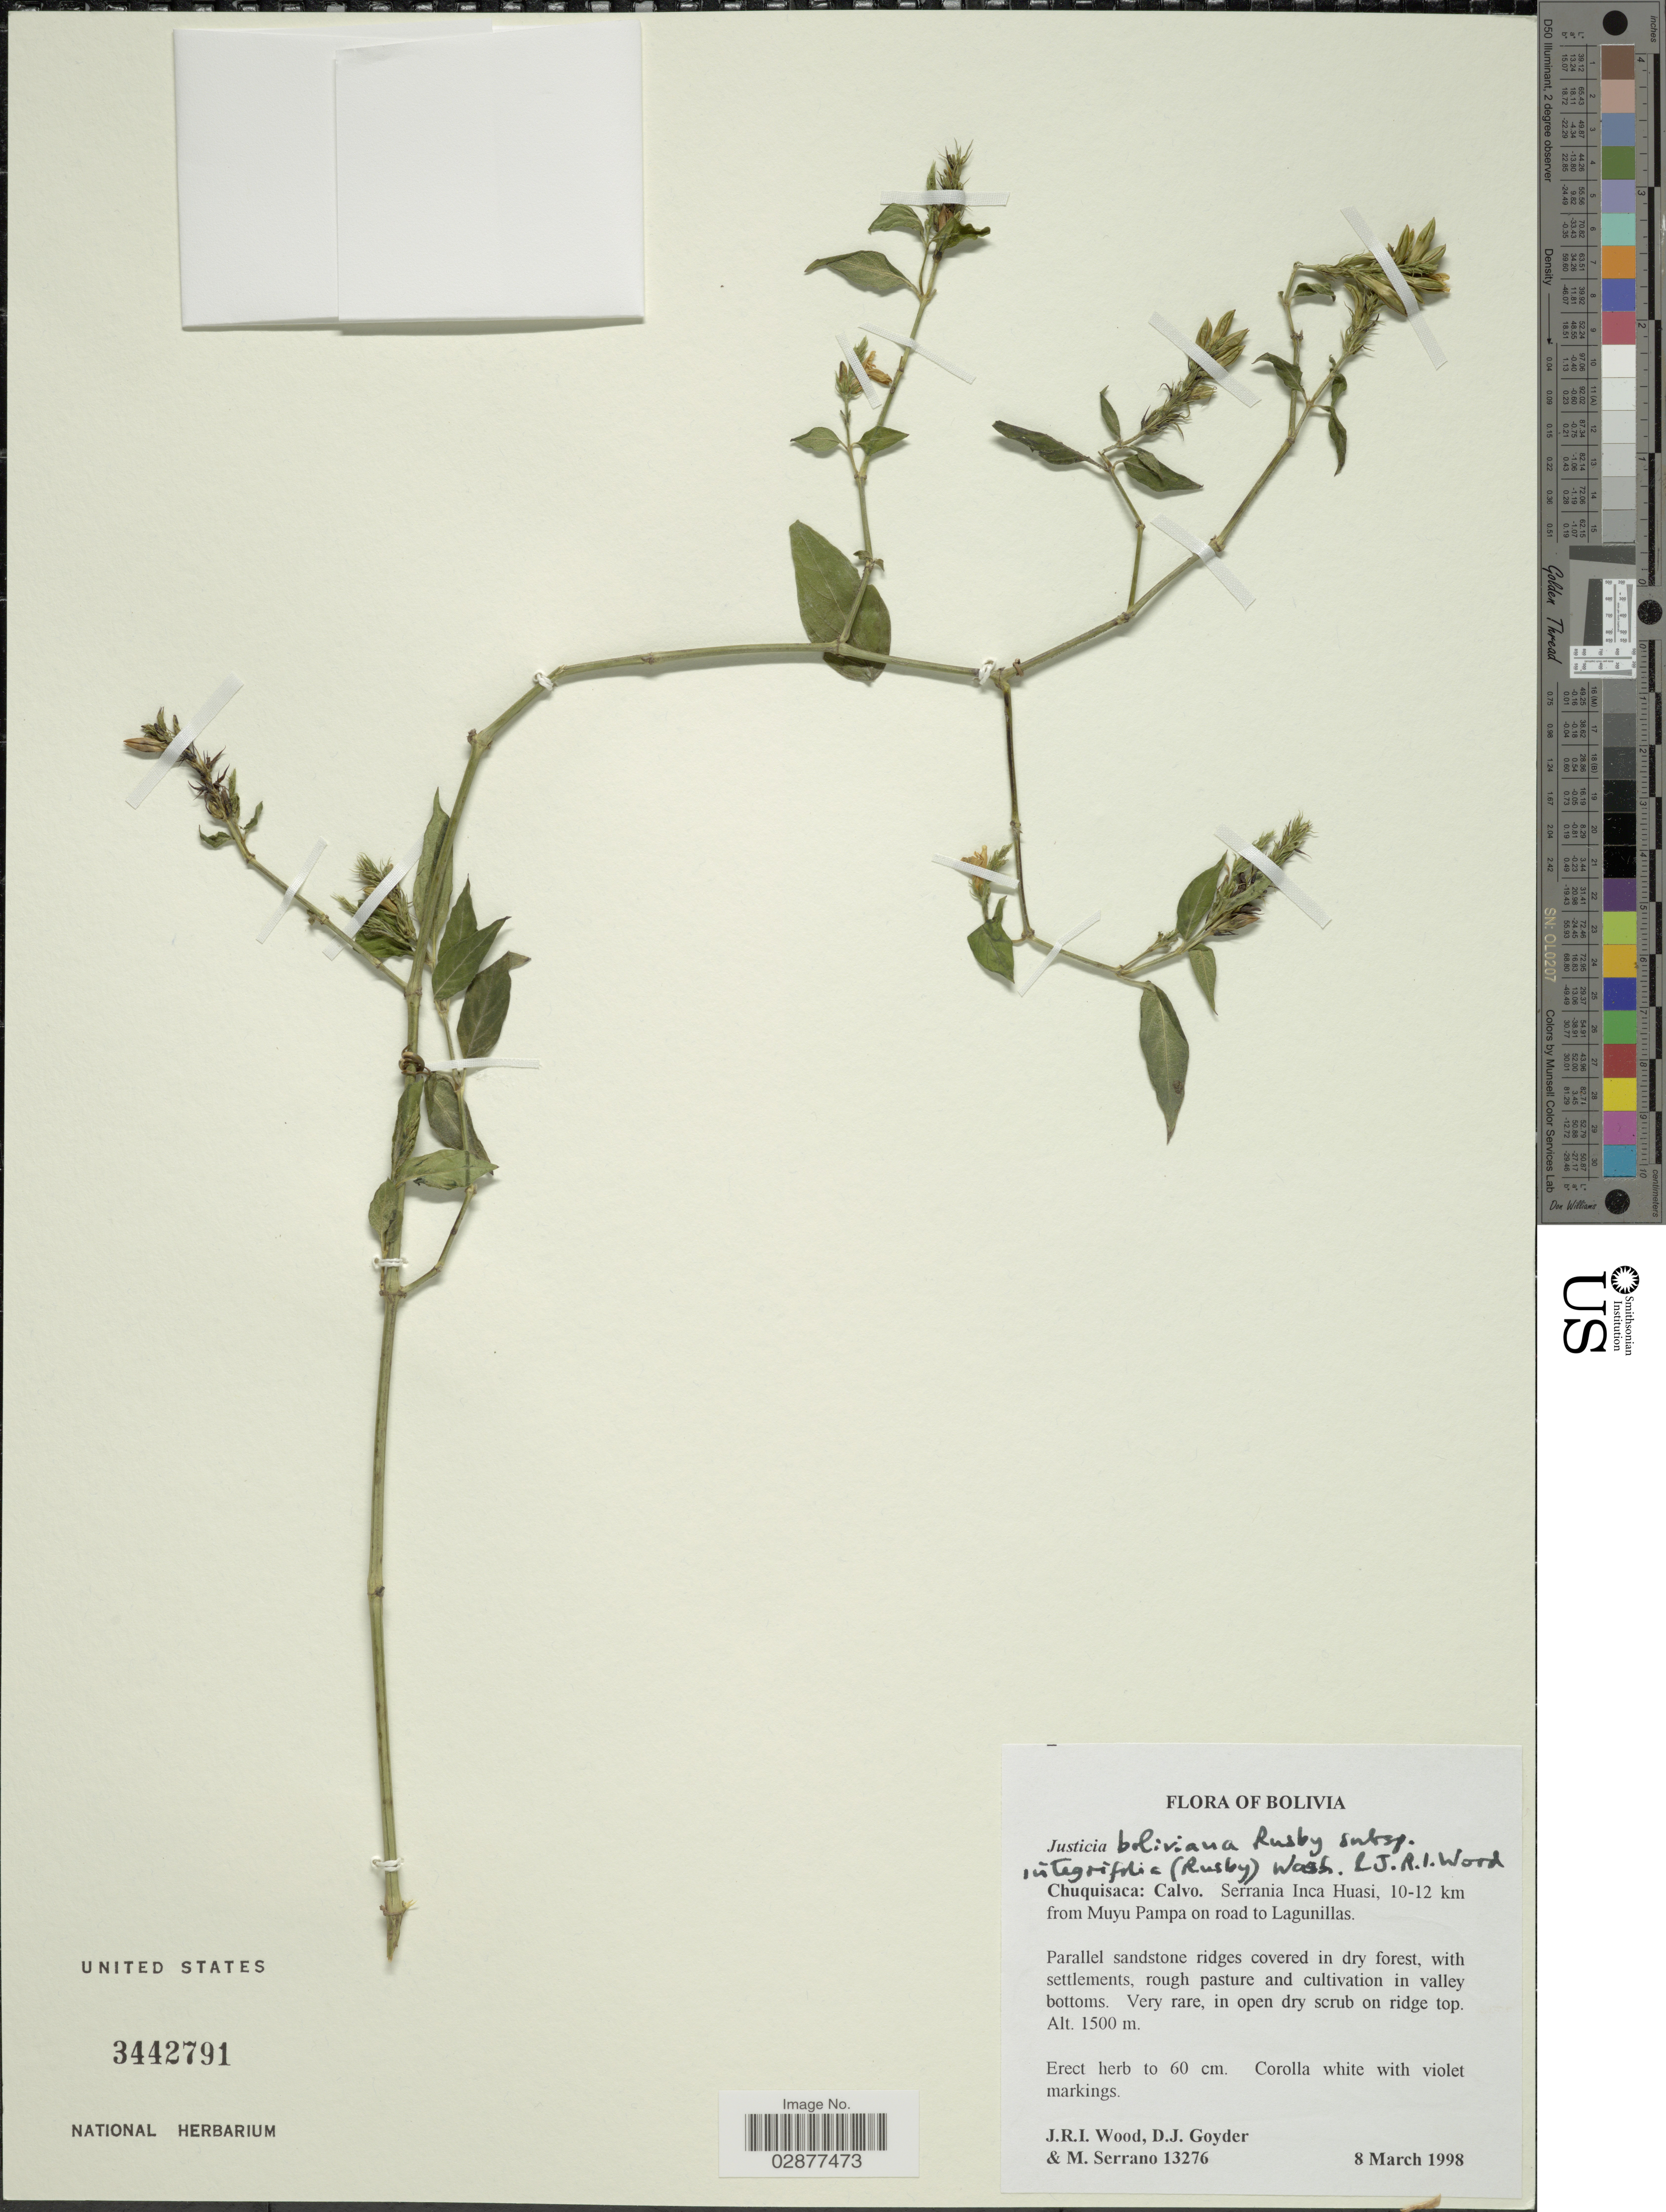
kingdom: Plantae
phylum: Tracheophyta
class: Magnoliopsida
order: Lamiales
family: Acanthaceae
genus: Justicia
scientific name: Justicia boliviana subsp. subintegrifolia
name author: (Rusby) Wassh. & J.R.I. Wood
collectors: J. R. I. Wood, D. Goyder & M. Serrano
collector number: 13276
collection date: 1998-03-08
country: Bolivia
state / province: Chuquisaca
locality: Calvo. Serrania Inca Huasi, 10-12 km from Muyu Pampa on road to Lagunillas.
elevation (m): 1500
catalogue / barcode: US 3442791